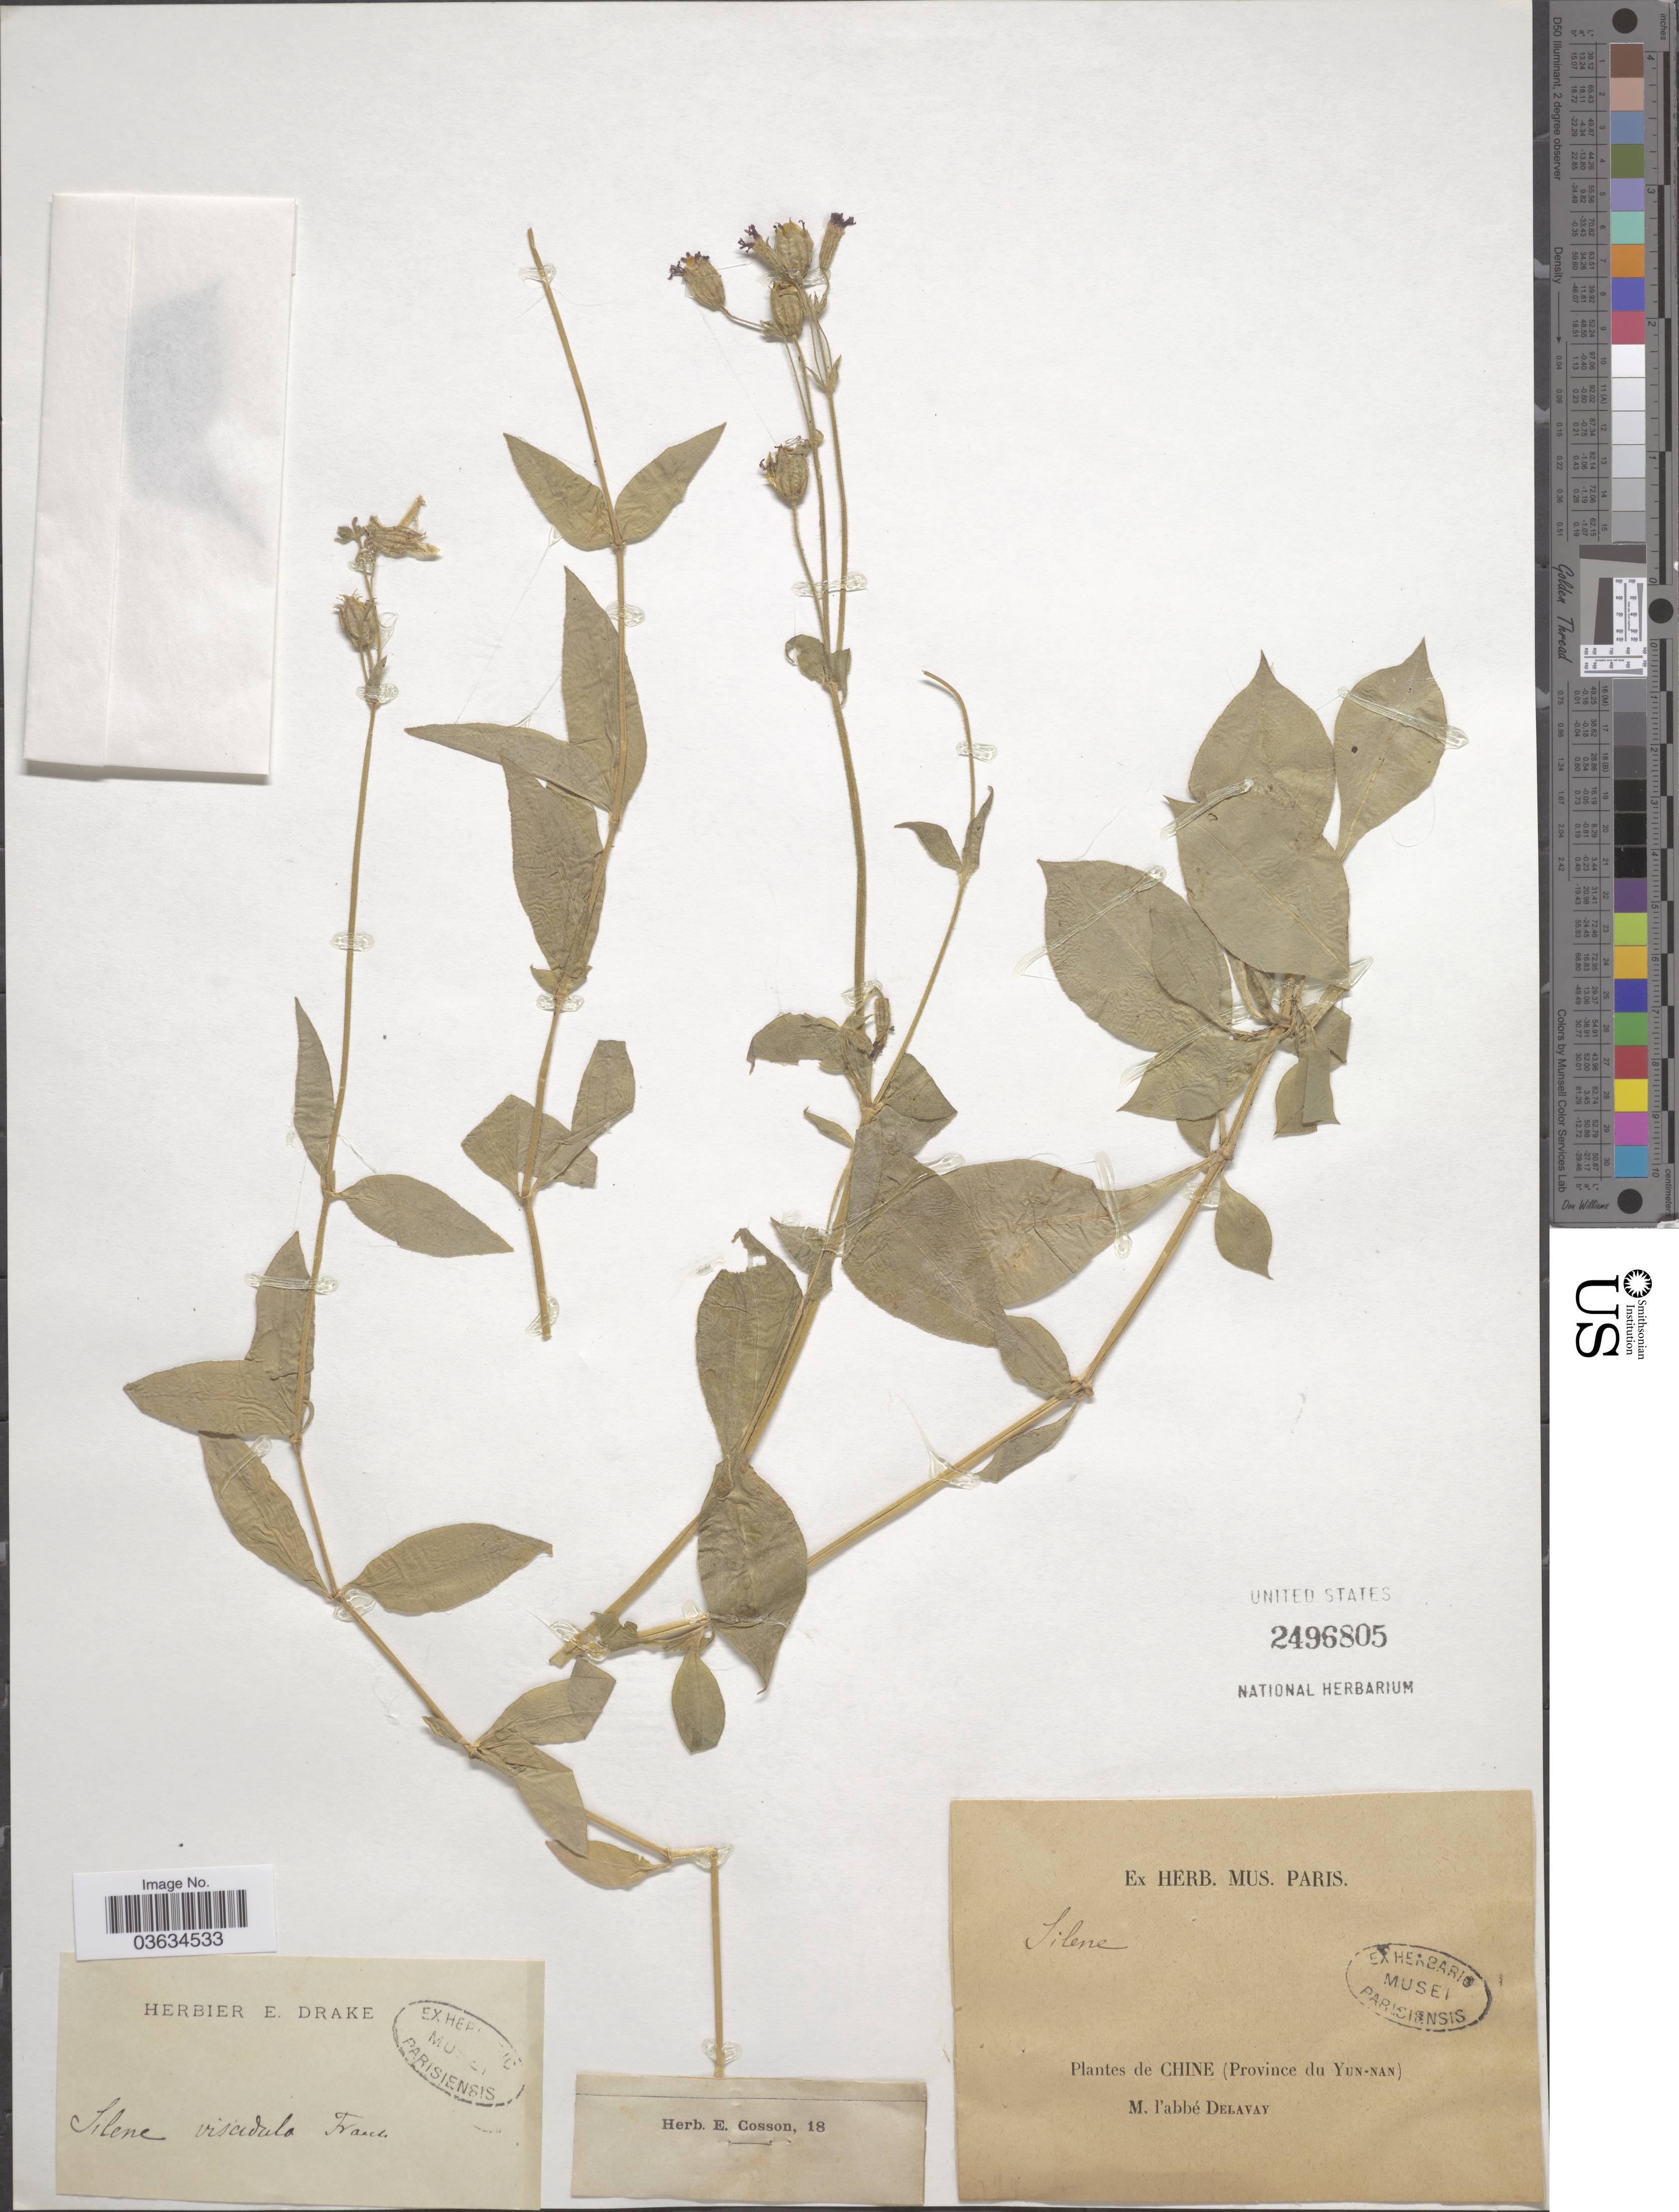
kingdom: Plantae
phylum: Tracheophyta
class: Magnoliopsida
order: Caryophyllales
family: Caryophyllaceae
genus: Silene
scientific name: Silene viscidula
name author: Franch.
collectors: P. Delavay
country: China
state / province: Yunnan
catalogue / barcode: US 2496805